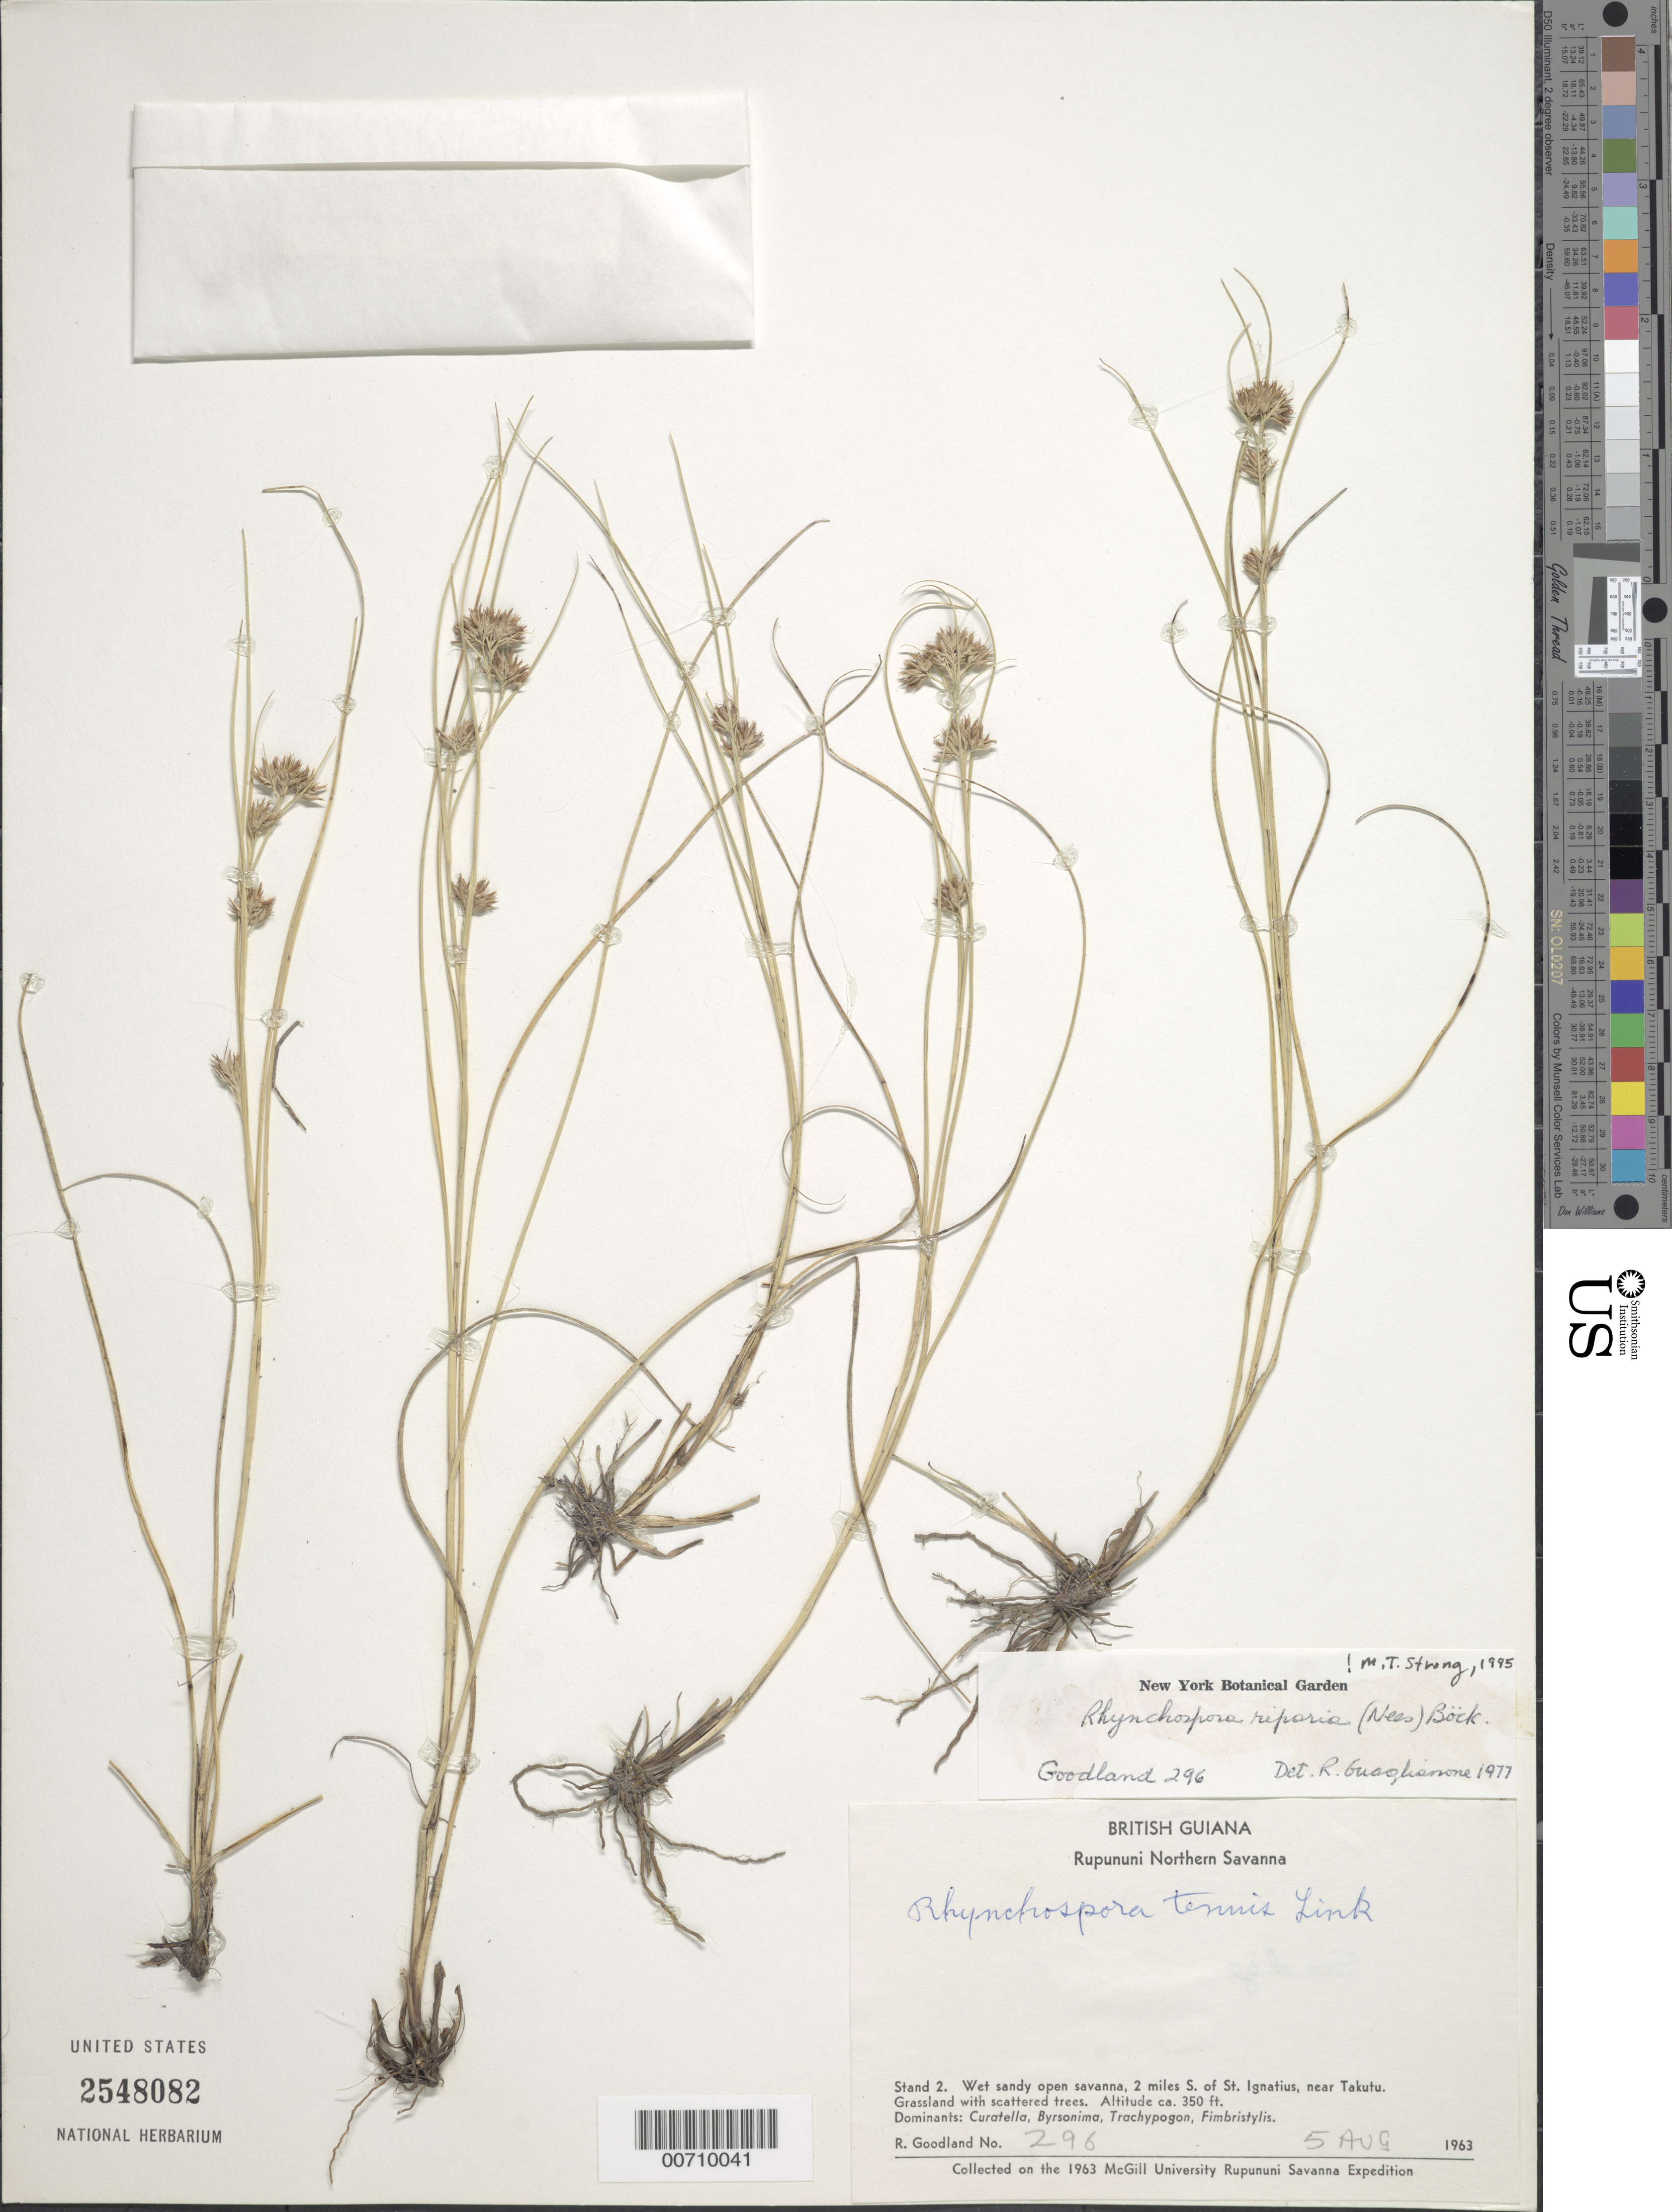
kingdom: Plantae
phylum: Tracheophyta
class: Liliopsida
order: Poales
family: Cyperaceae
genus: Rhynchospora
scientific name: Rhynchospora riparia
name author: (Nees) Boeckeler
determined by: Strong, M. T., (US), Smithsonian Institution - National Museum of Natural History (UNITED STATES)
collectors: R. Goodland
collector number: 296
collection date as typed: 5-Aug-63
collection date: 1963-08-05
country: Guyana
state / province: U. Takutu-U. Essequibo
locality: Rupununi Northern Savanna, St. Ignatius, 2 mi. S of; near Takutu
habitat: Wet, sandy open savanna. Grassland with scattered trees. Dominants: Curatella, Byrsonima, Trachypogon, Fimbristylis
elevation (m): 107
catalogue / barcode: US 2548082